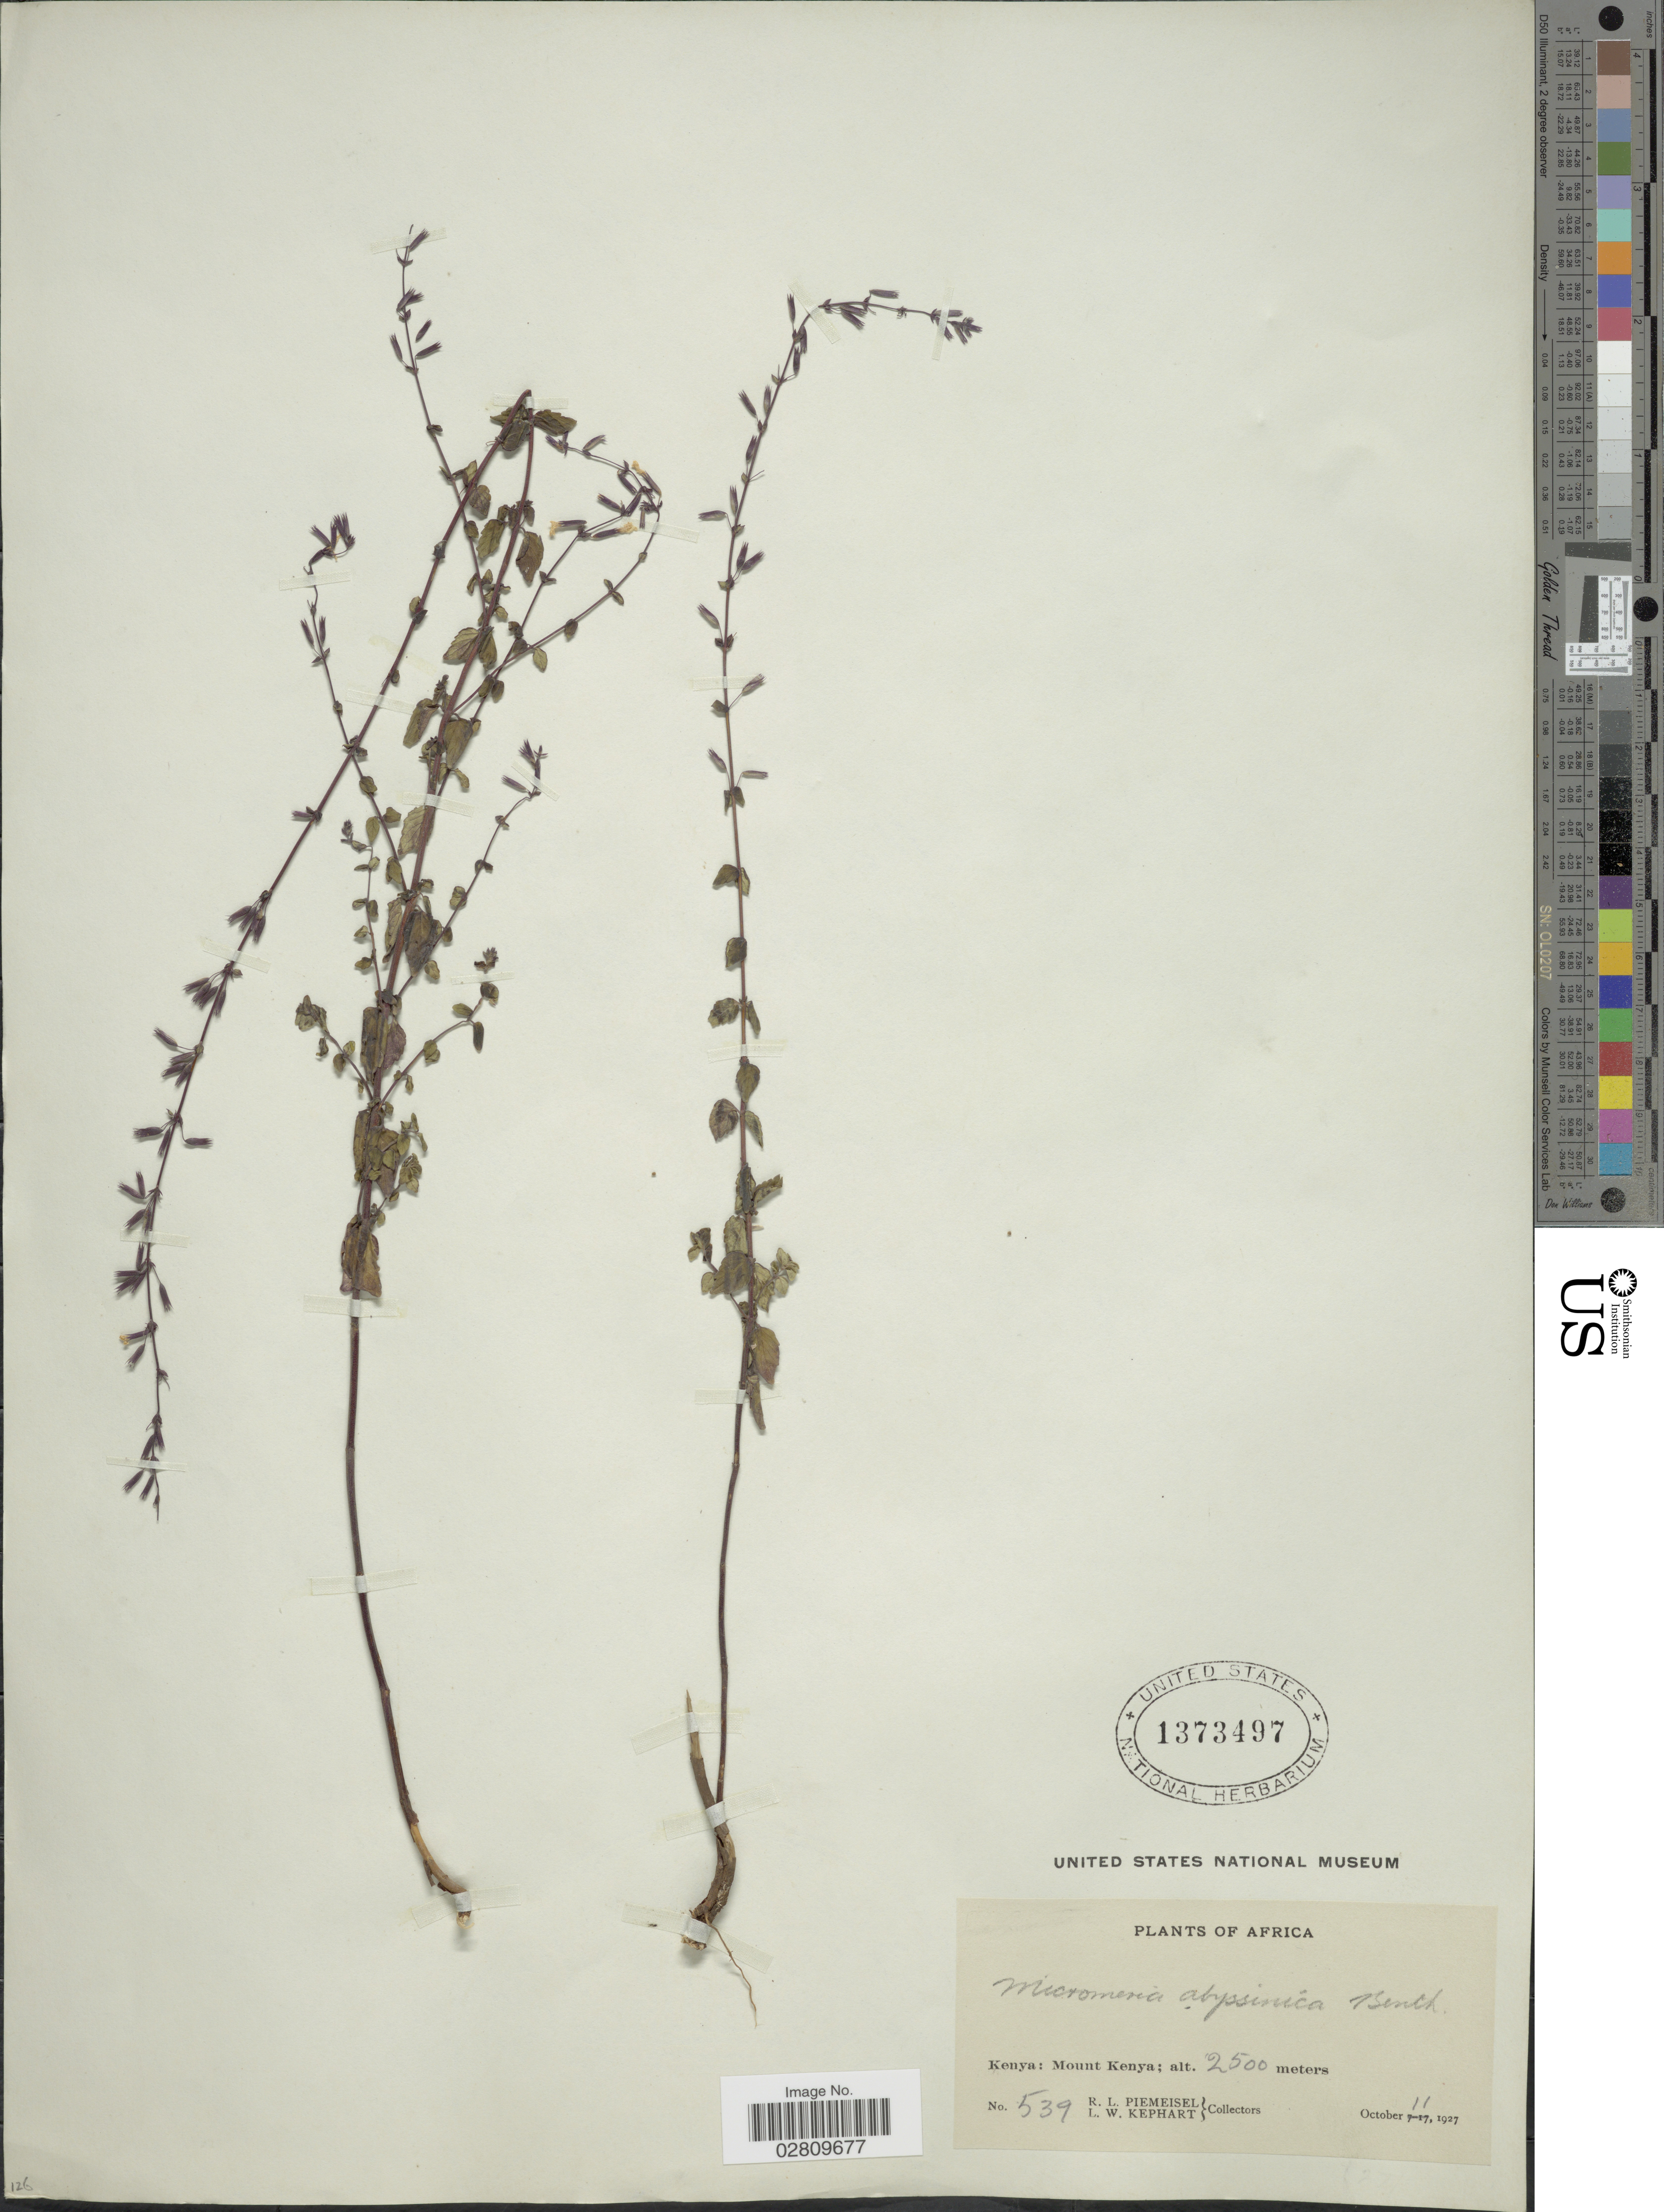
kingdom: Plantae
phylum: Tracheophyta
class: Magnoliopsida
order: Lamiales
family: Lamiaceae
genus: Micromeria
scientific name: Micromeria abyssinica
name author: Benth.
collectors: R. L. Piemeisel & L. W. Kephart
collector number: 539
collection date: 1927-10-11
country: Kenya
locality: Mount Kenya.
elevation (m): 2500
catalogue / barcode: US 1373497